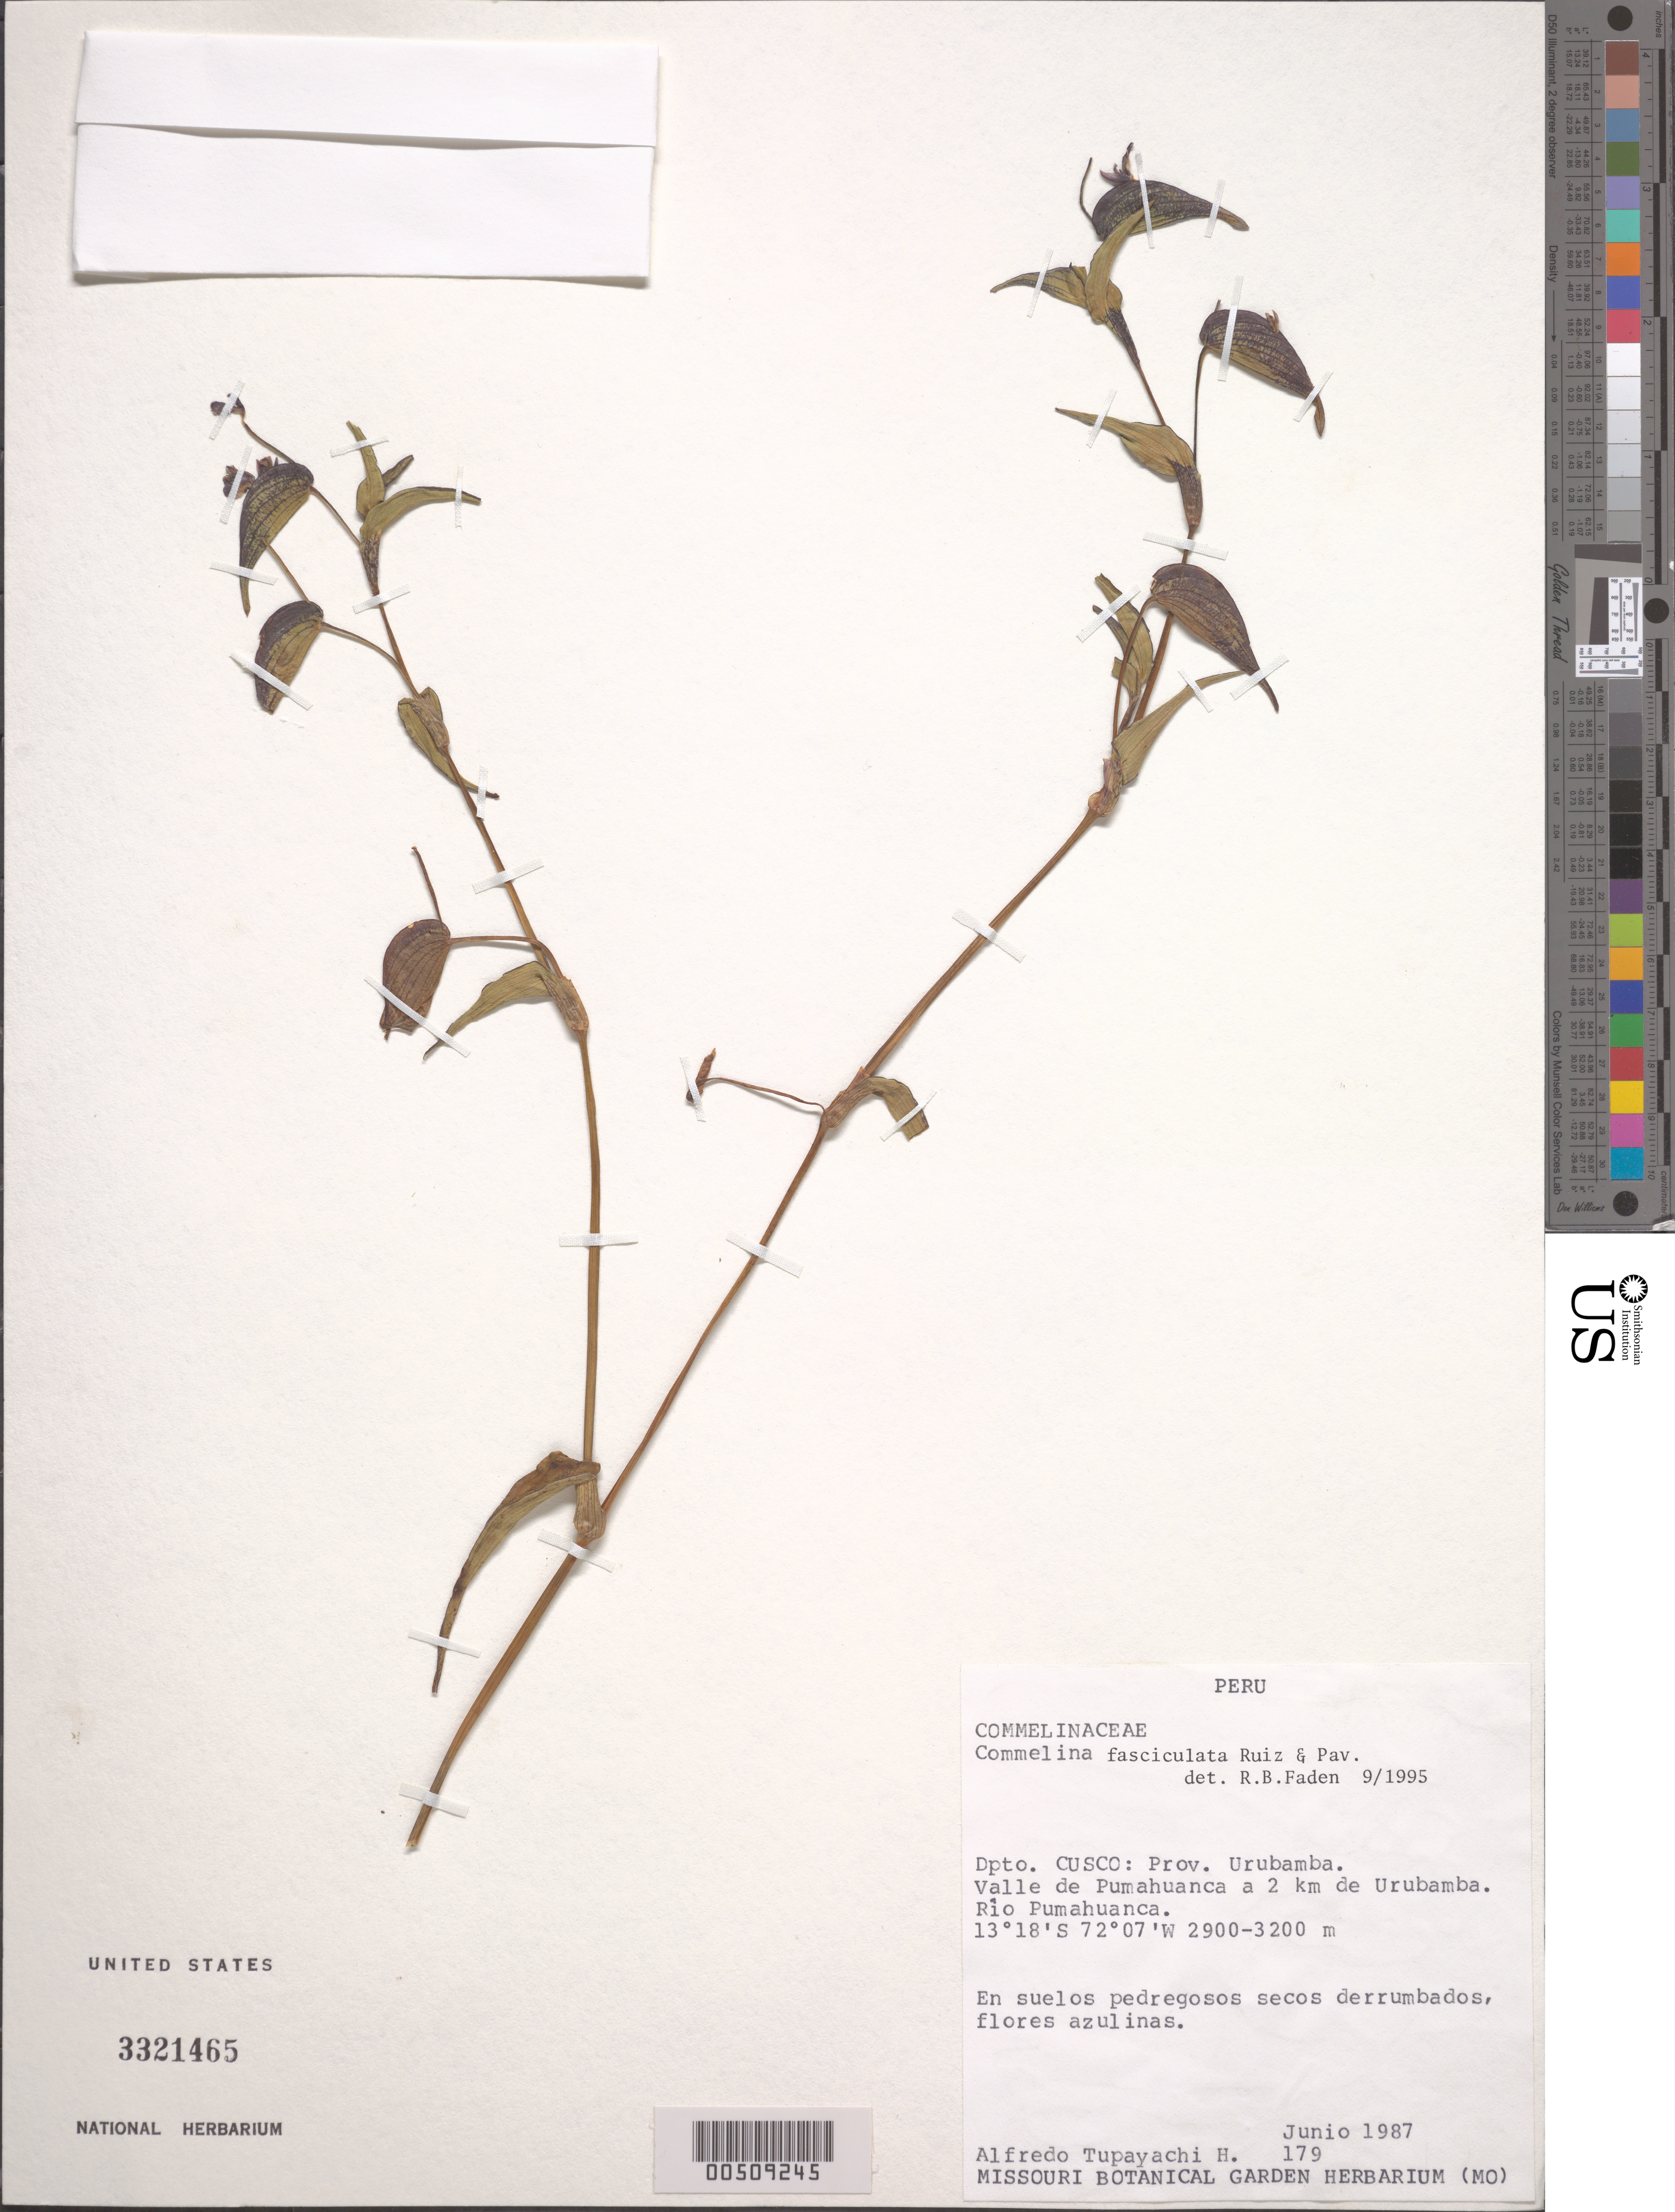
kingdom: Plantae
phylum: Tracheophyta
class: Liliopsida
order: Commelinales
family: Commelinaceae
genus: Commelina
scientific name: Commelina fasciculata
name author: Ruiz & Pav.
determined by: Faden, Robert B., (US), Smithsonian Institution - National Museum of Natural History (UNITED STATES)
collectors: A. Tupayachi H.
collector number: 179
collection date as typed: Jun 1987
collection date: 1987-06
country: Peru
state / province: Cusco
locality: Urubamba, Valle de Pumahuanca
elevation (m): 2900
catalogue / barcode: US 3321465